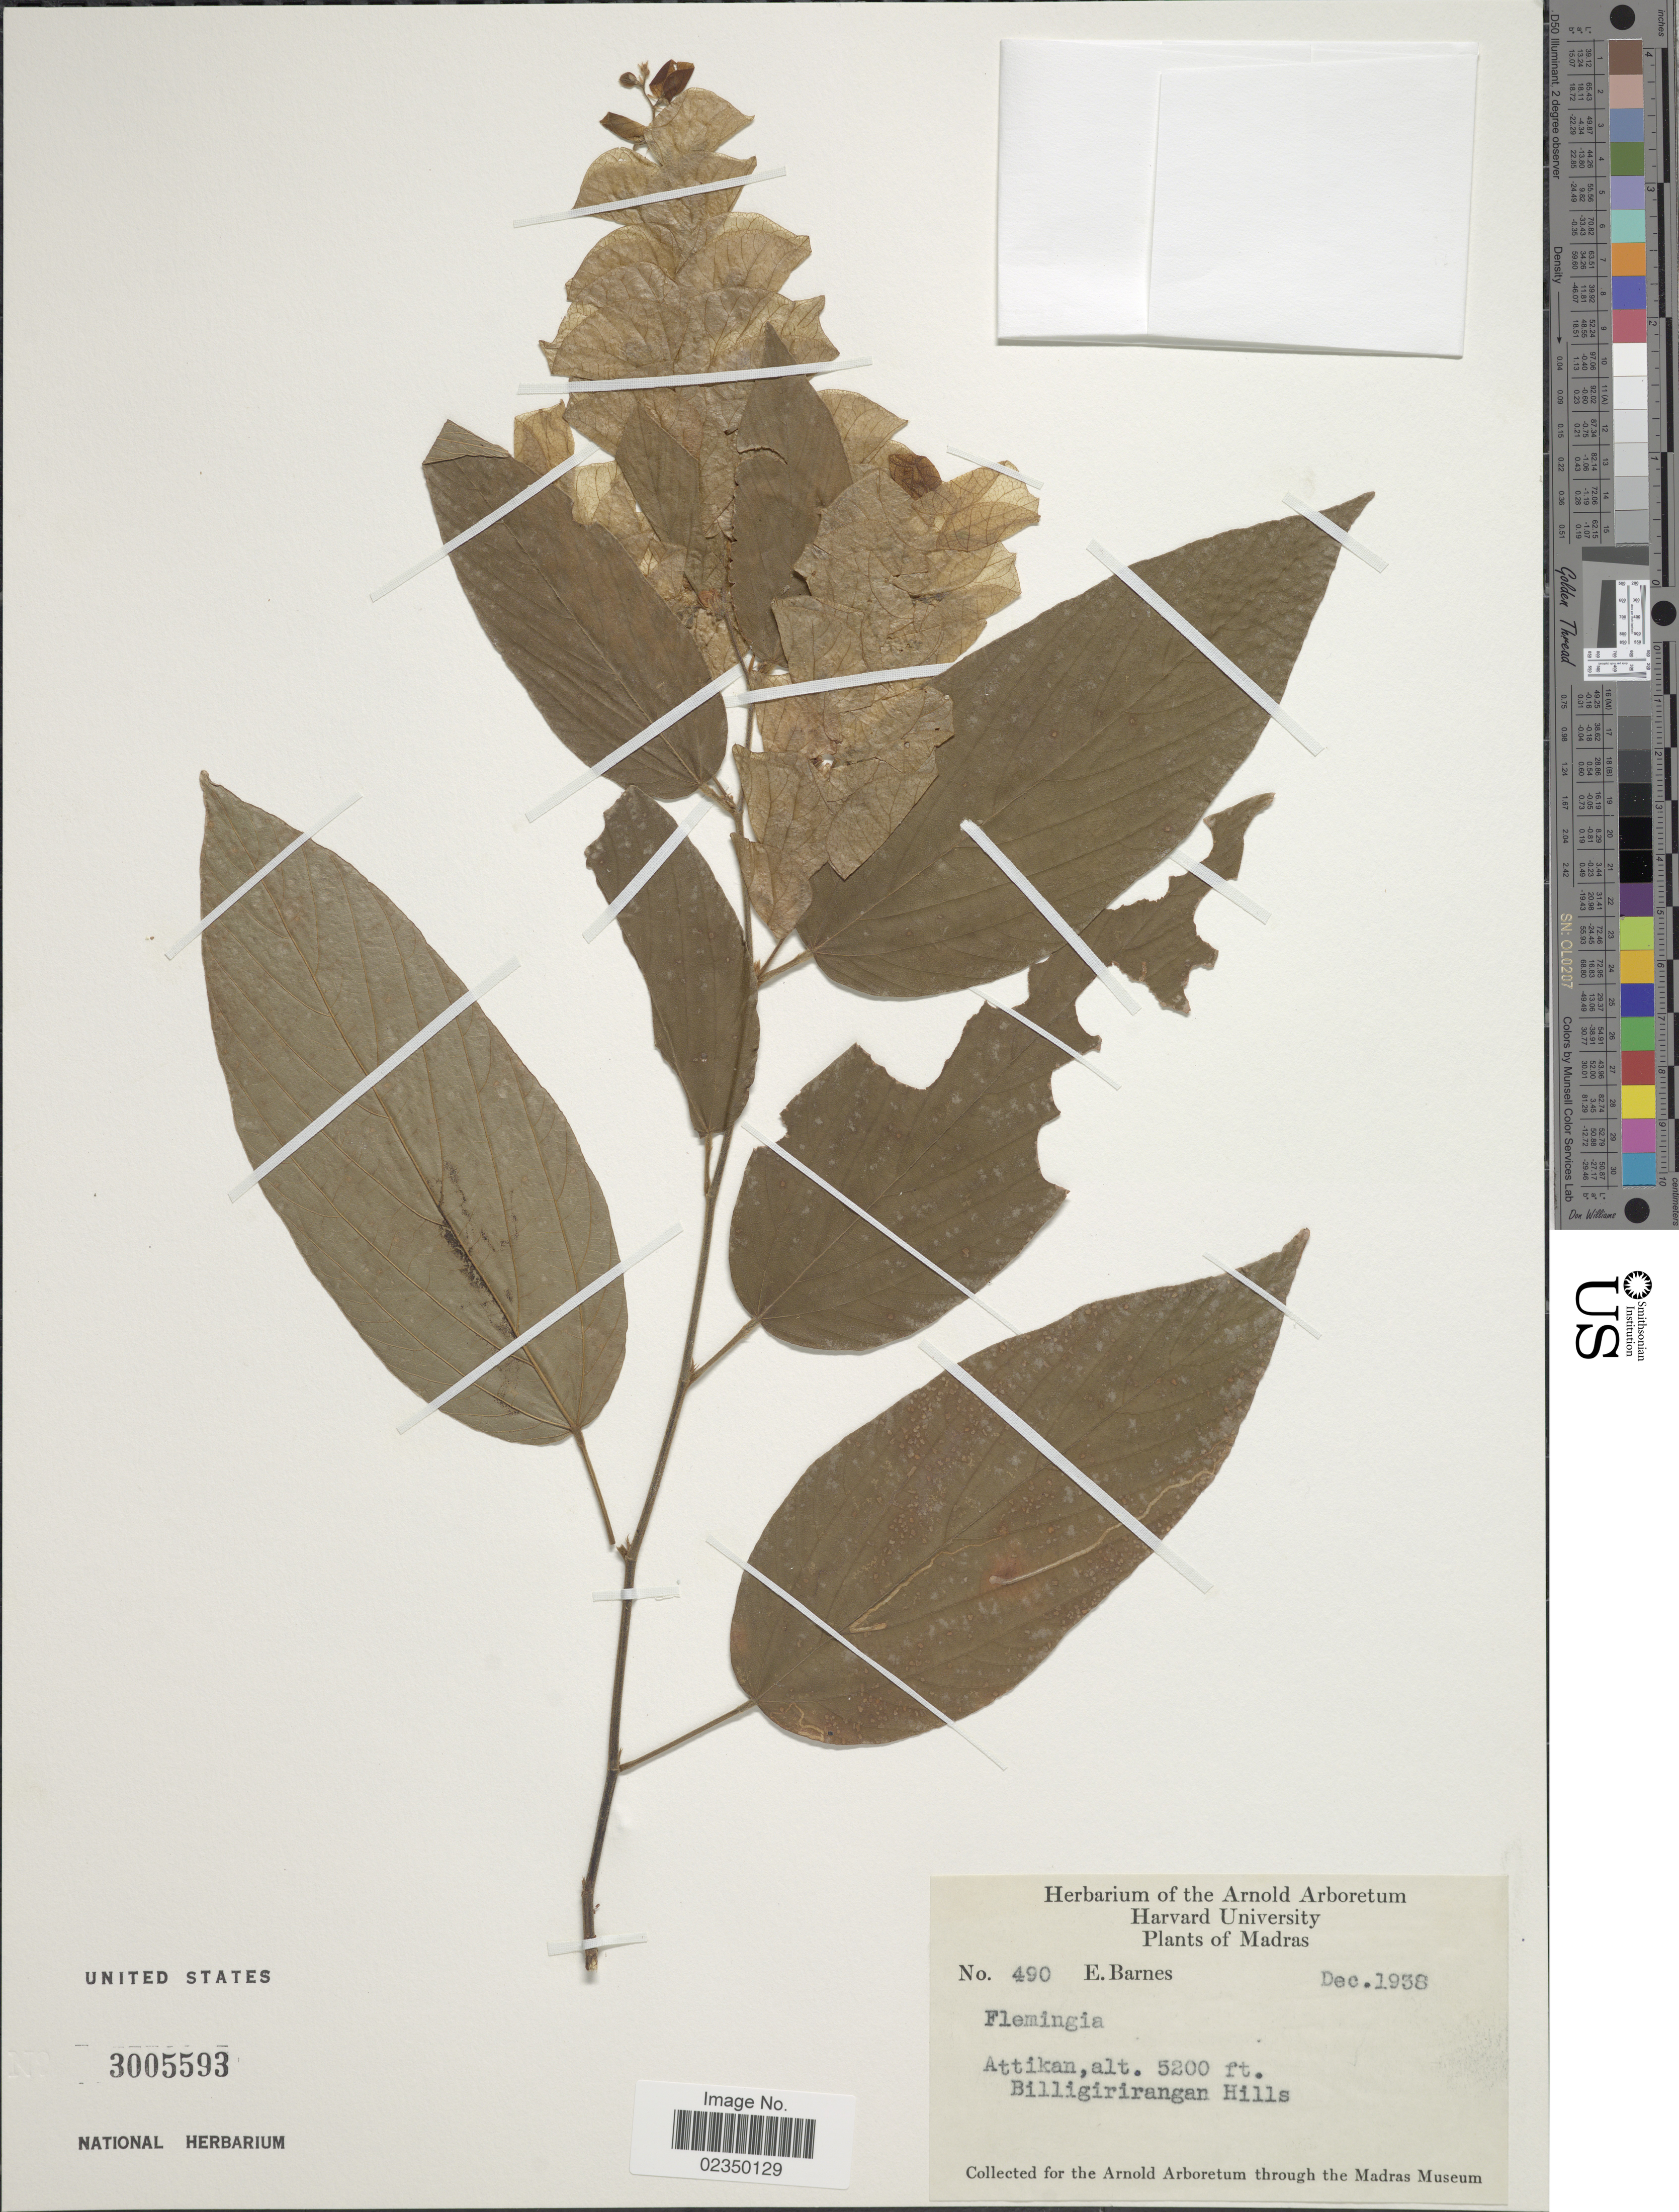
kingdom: Plantae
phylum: Tracheophyta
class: Magnoliopsida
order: Fabales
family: Fabaceae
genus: Flemingia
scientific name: Flemingia sp.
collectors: E. Barnes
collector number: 490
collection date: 1938-12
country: India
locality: Madras, Attikan, Billigirirangan Hills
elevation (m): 1585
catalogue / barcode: US 3005593